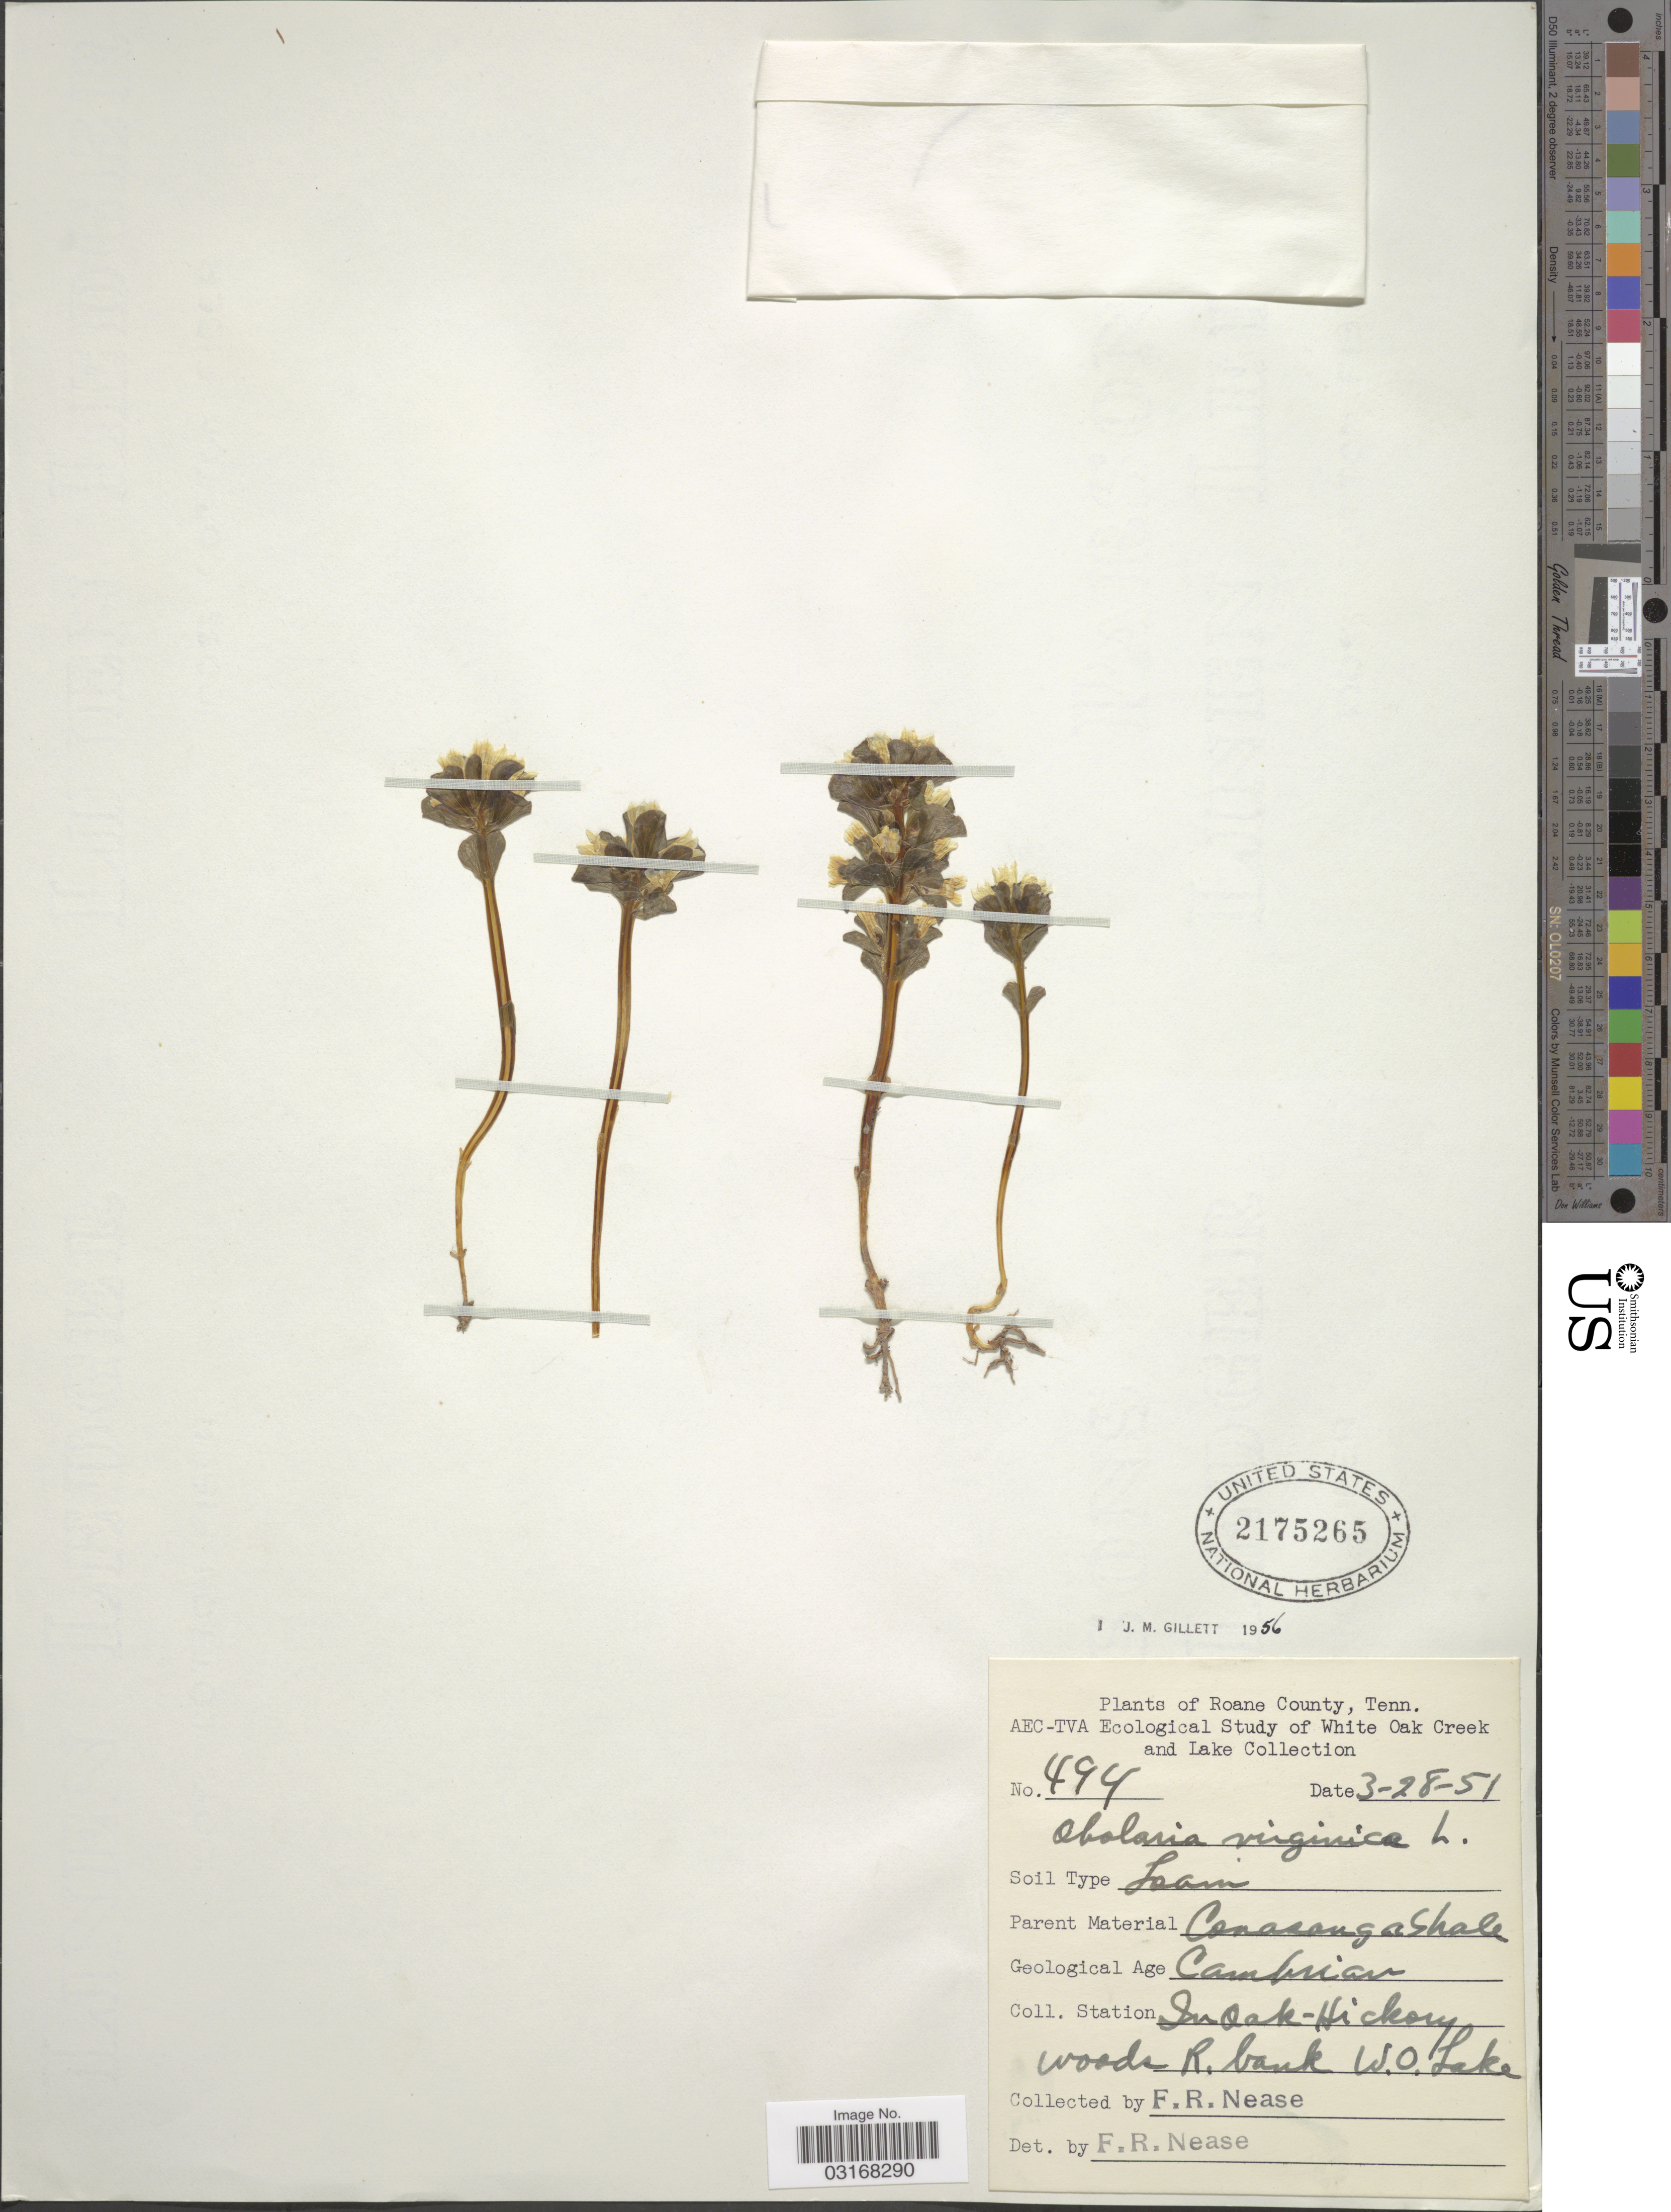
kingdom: Plantae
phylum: Tracheophyta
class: Magnoliopsida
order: Gentianales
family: Gentianaceae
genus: Obolaria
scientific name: Obolaria virginica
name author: L.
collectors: F. Nease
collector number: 494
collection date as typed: Transcribed d/m/y: 28/3/51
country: United States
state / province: Tennessee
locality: Roane County, Tenn. White Oak Creek and Lake. Station in Oak-Hickory Woods R. bank W. O. Lake.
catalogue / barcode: US 2175265